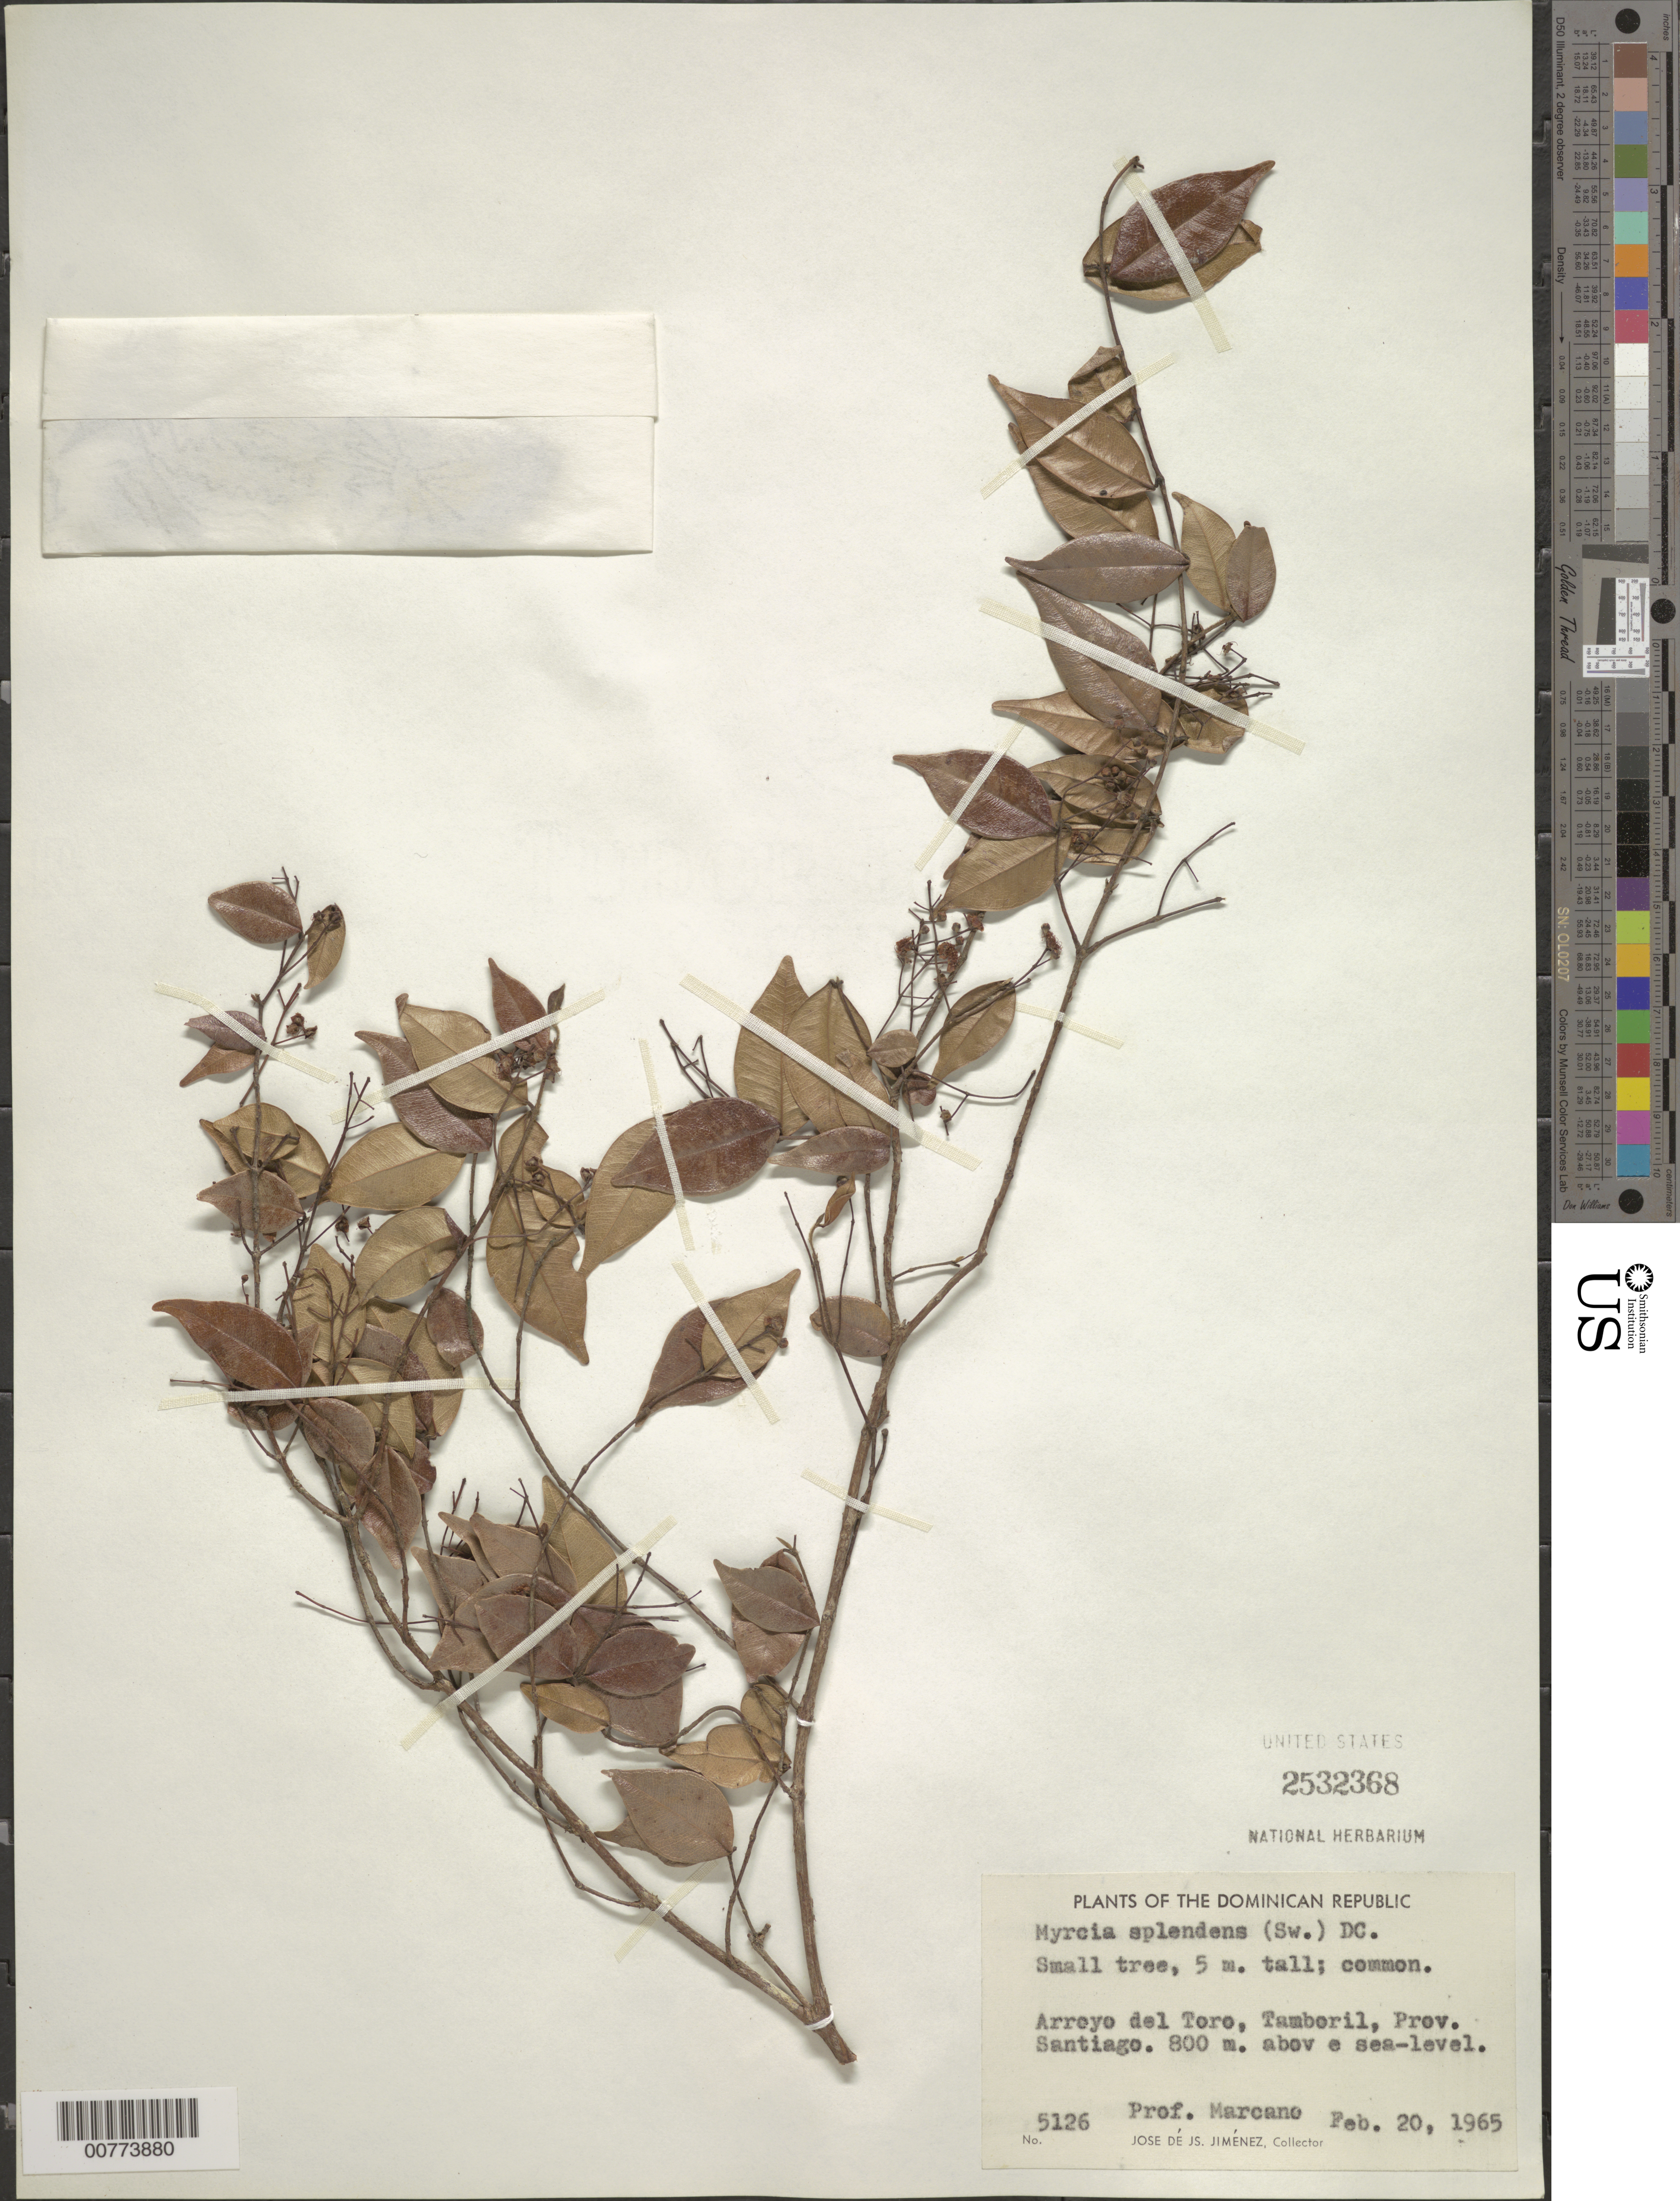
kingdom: Plantae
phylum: Tracheophyta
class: Magnoliopsida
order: Myrtales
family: Myrtaceae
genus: Myrcia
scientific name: Myrcia splendens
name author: (Sw.) DC.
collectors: E. J. Marcano F.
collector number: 5126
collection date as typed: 20 Feb 1965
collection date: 1965-02-20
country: Dominican Republic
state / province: Santiago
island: Hispaniola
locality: Tamboril, Arroyo del Toro.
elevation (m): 800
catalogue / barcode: US 2532368